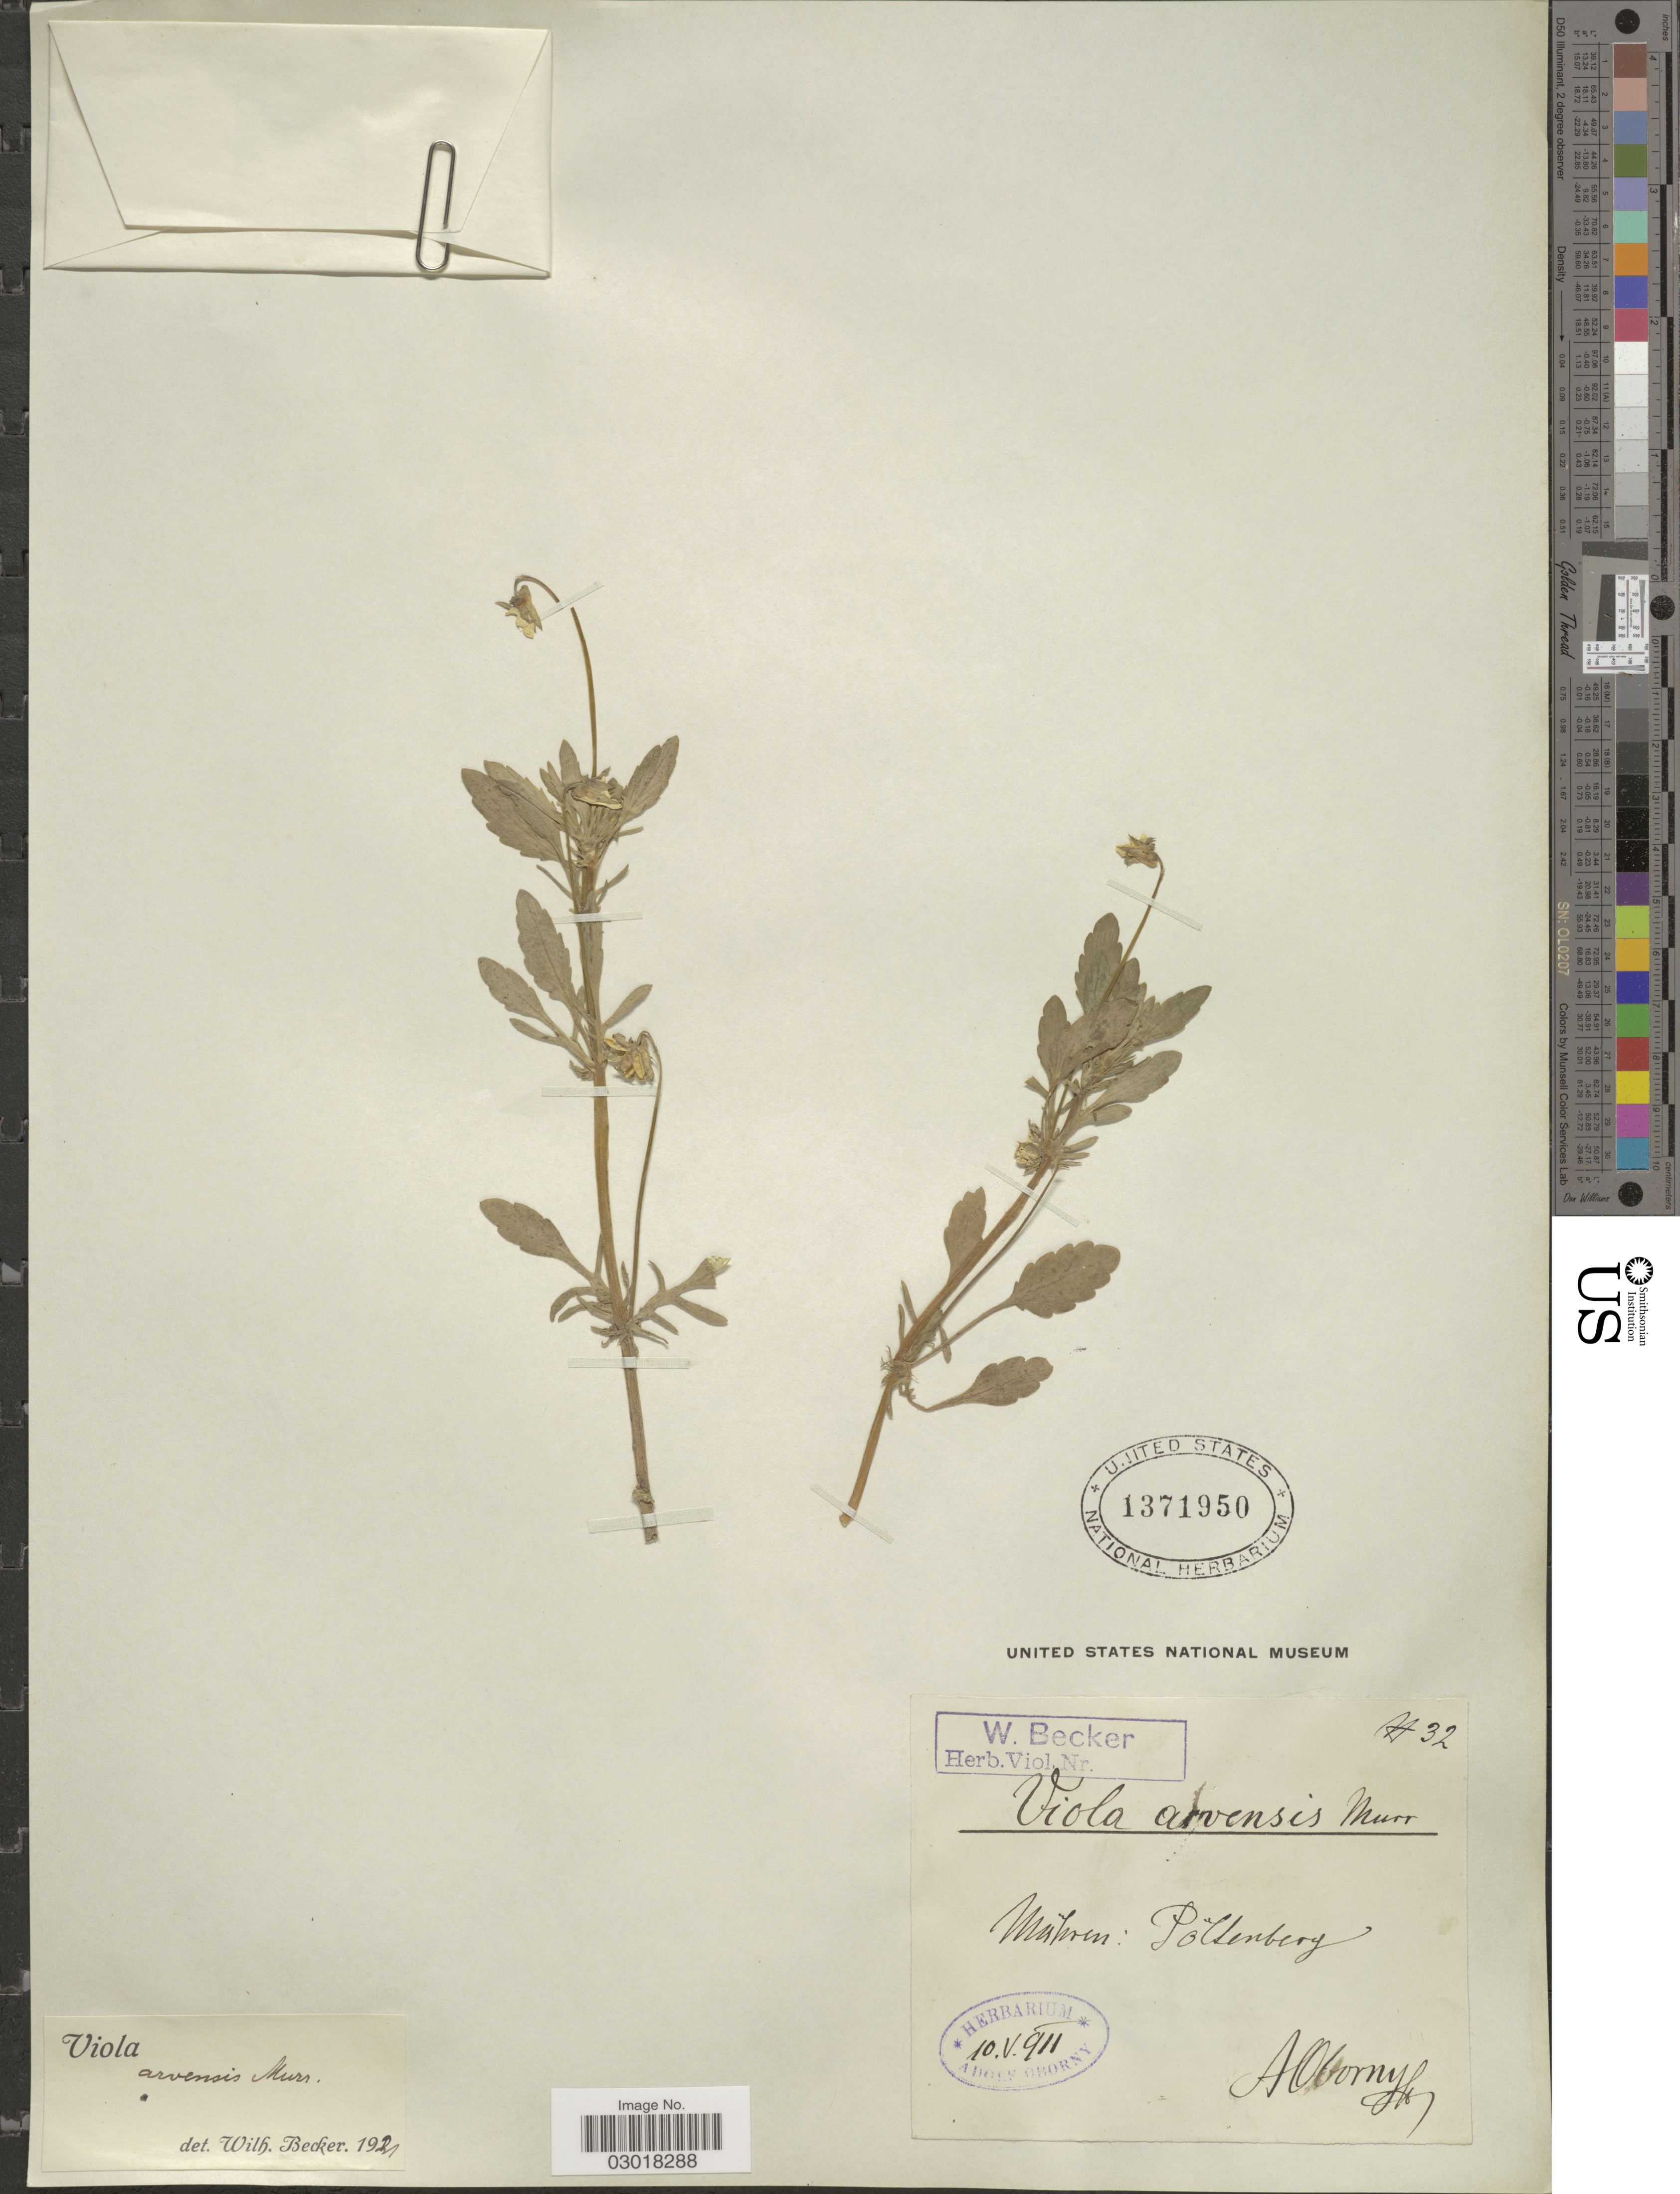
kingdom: Plantae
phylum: Tracheophyta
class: Magnoliopsida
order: Malpighiales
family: Violaceae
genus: Viola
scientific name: Viola arvensis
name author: Murray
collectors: A. Oborny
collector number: A32*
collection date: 1911-05-10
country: Czechia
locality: Mähren: Poltenberg.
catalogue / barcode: US 1371950